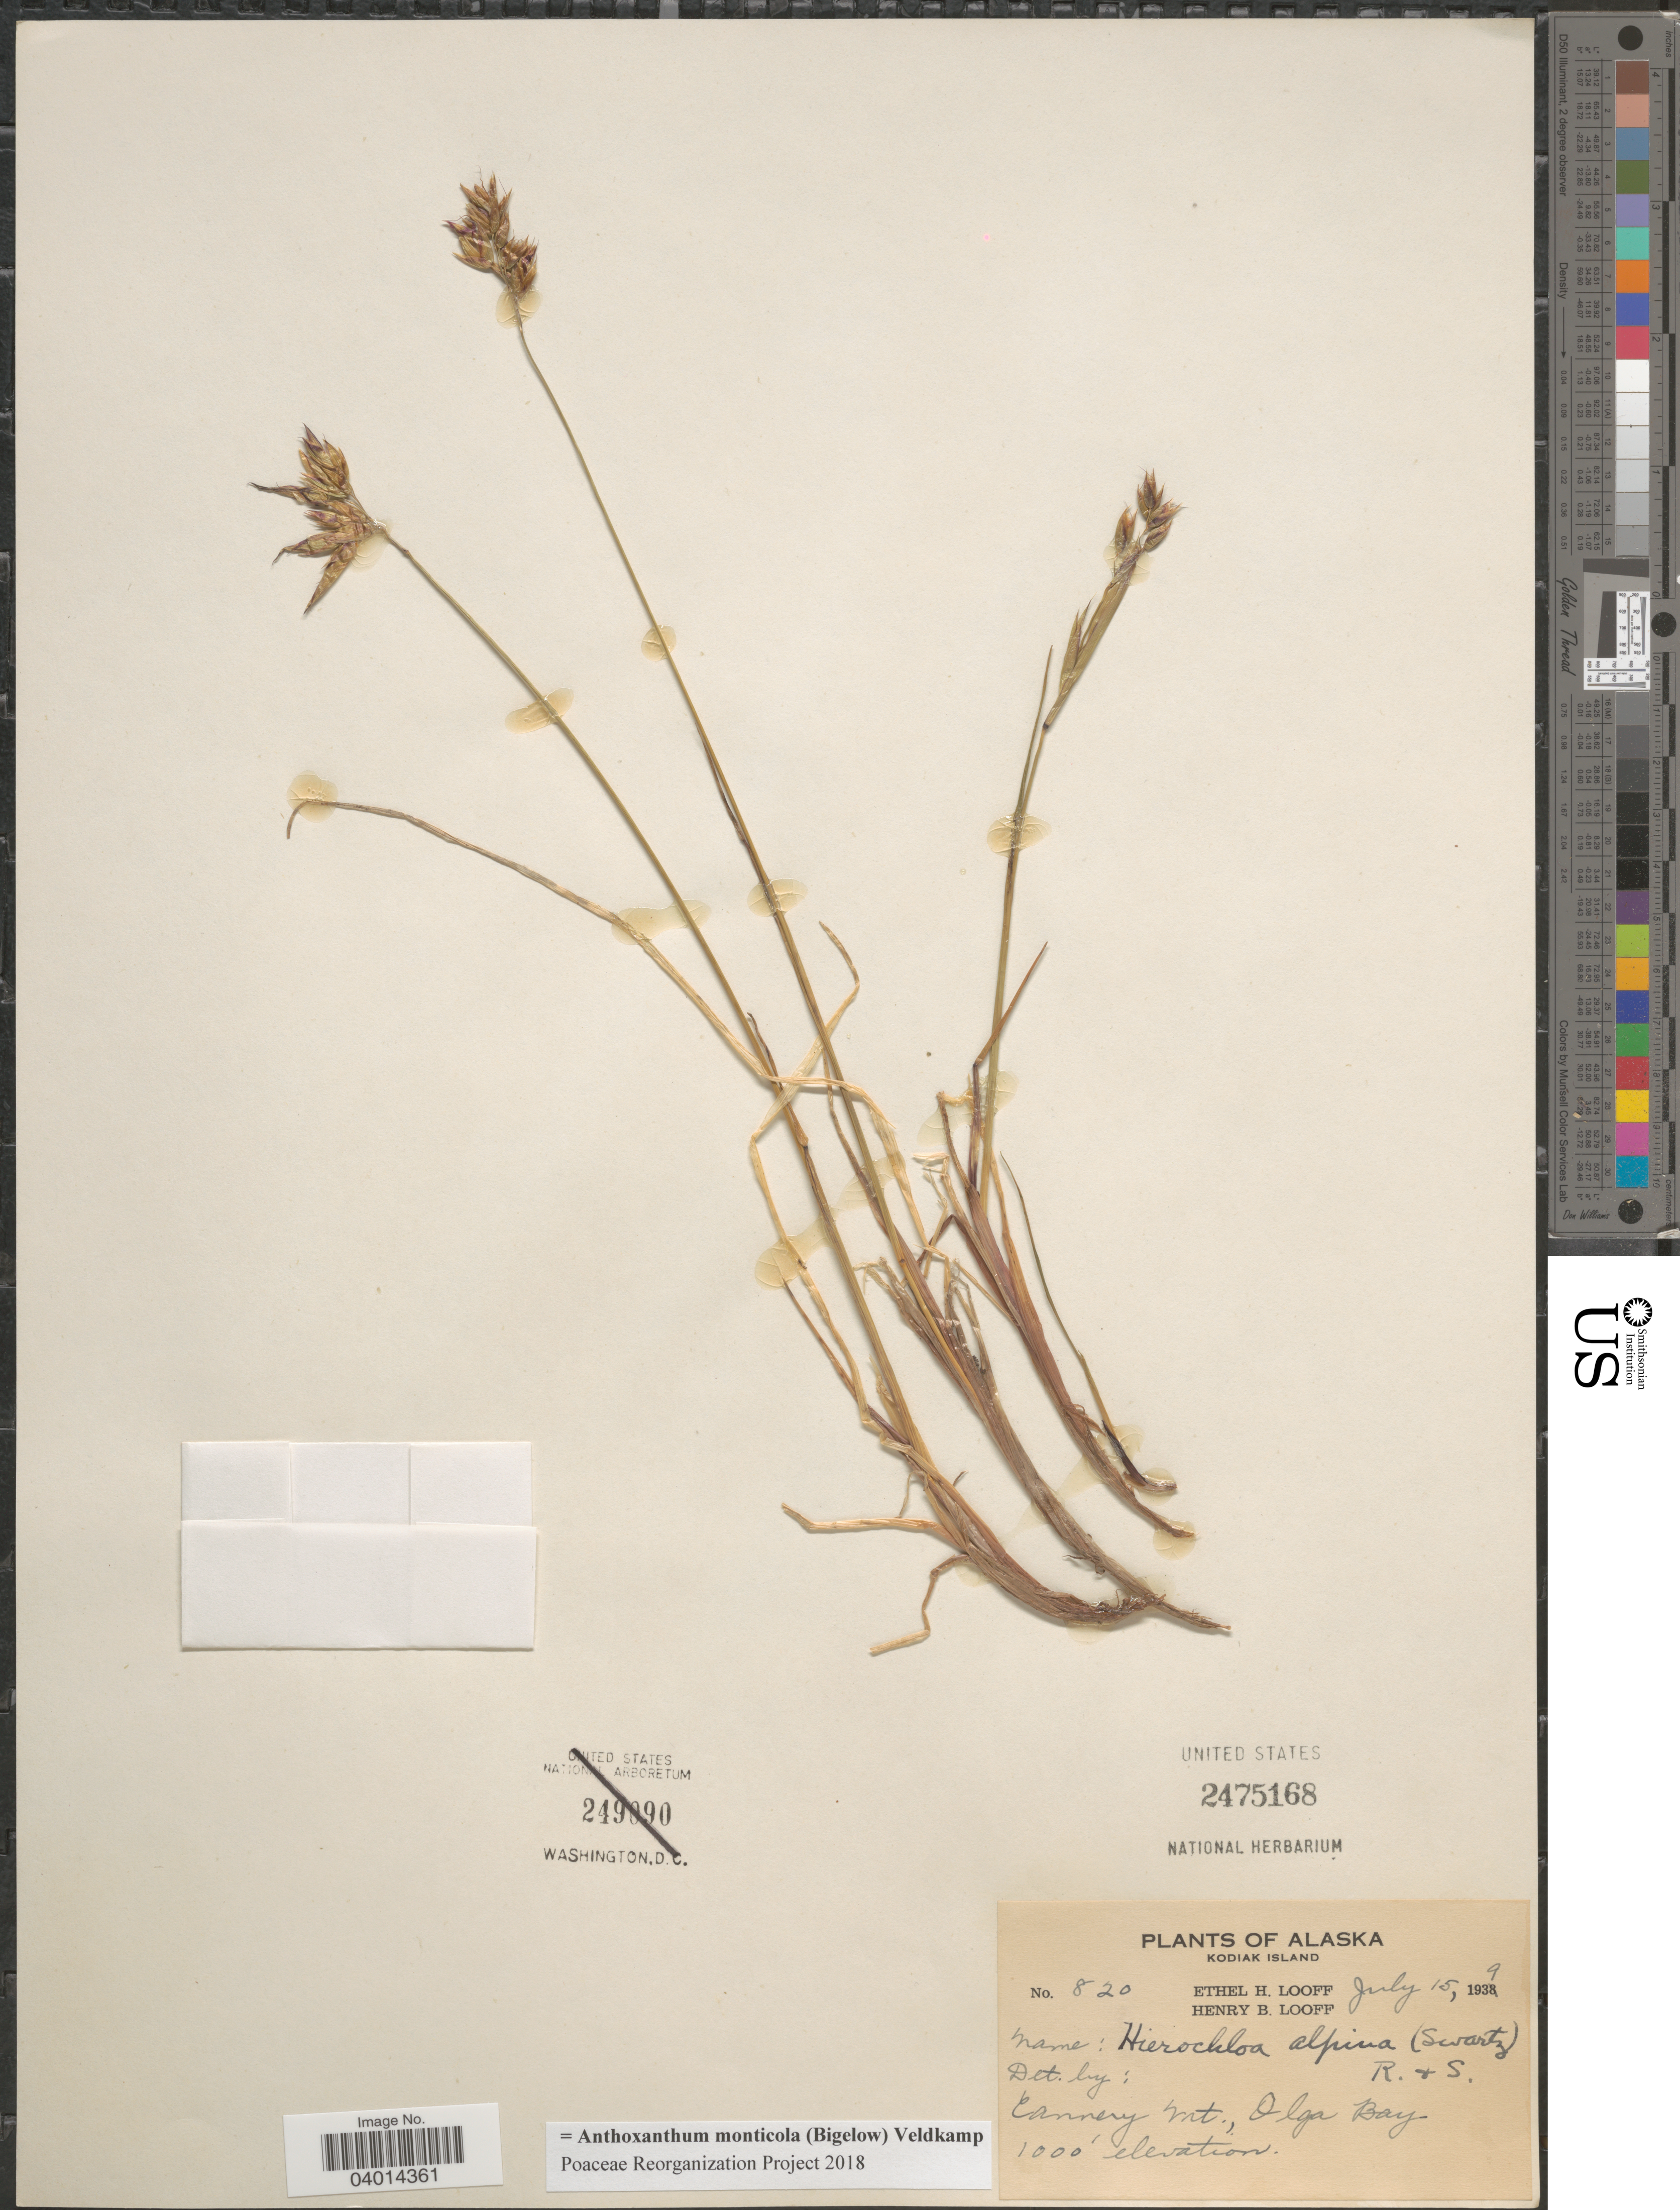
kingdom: Plantae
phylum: Tracheophyta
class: Liliopsida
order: Poales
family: Poaceae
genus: Anthoxanthum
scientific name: Anthoxanthum monticola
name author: (Bigelow) Veldkamp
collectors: E. Looff & H. Looff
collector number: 820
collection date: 1939-07-15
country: United States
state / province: Alaska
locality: Kodiak Island. Cannery Mt., Olga Bay.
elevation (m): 305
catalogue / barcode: US 2475168